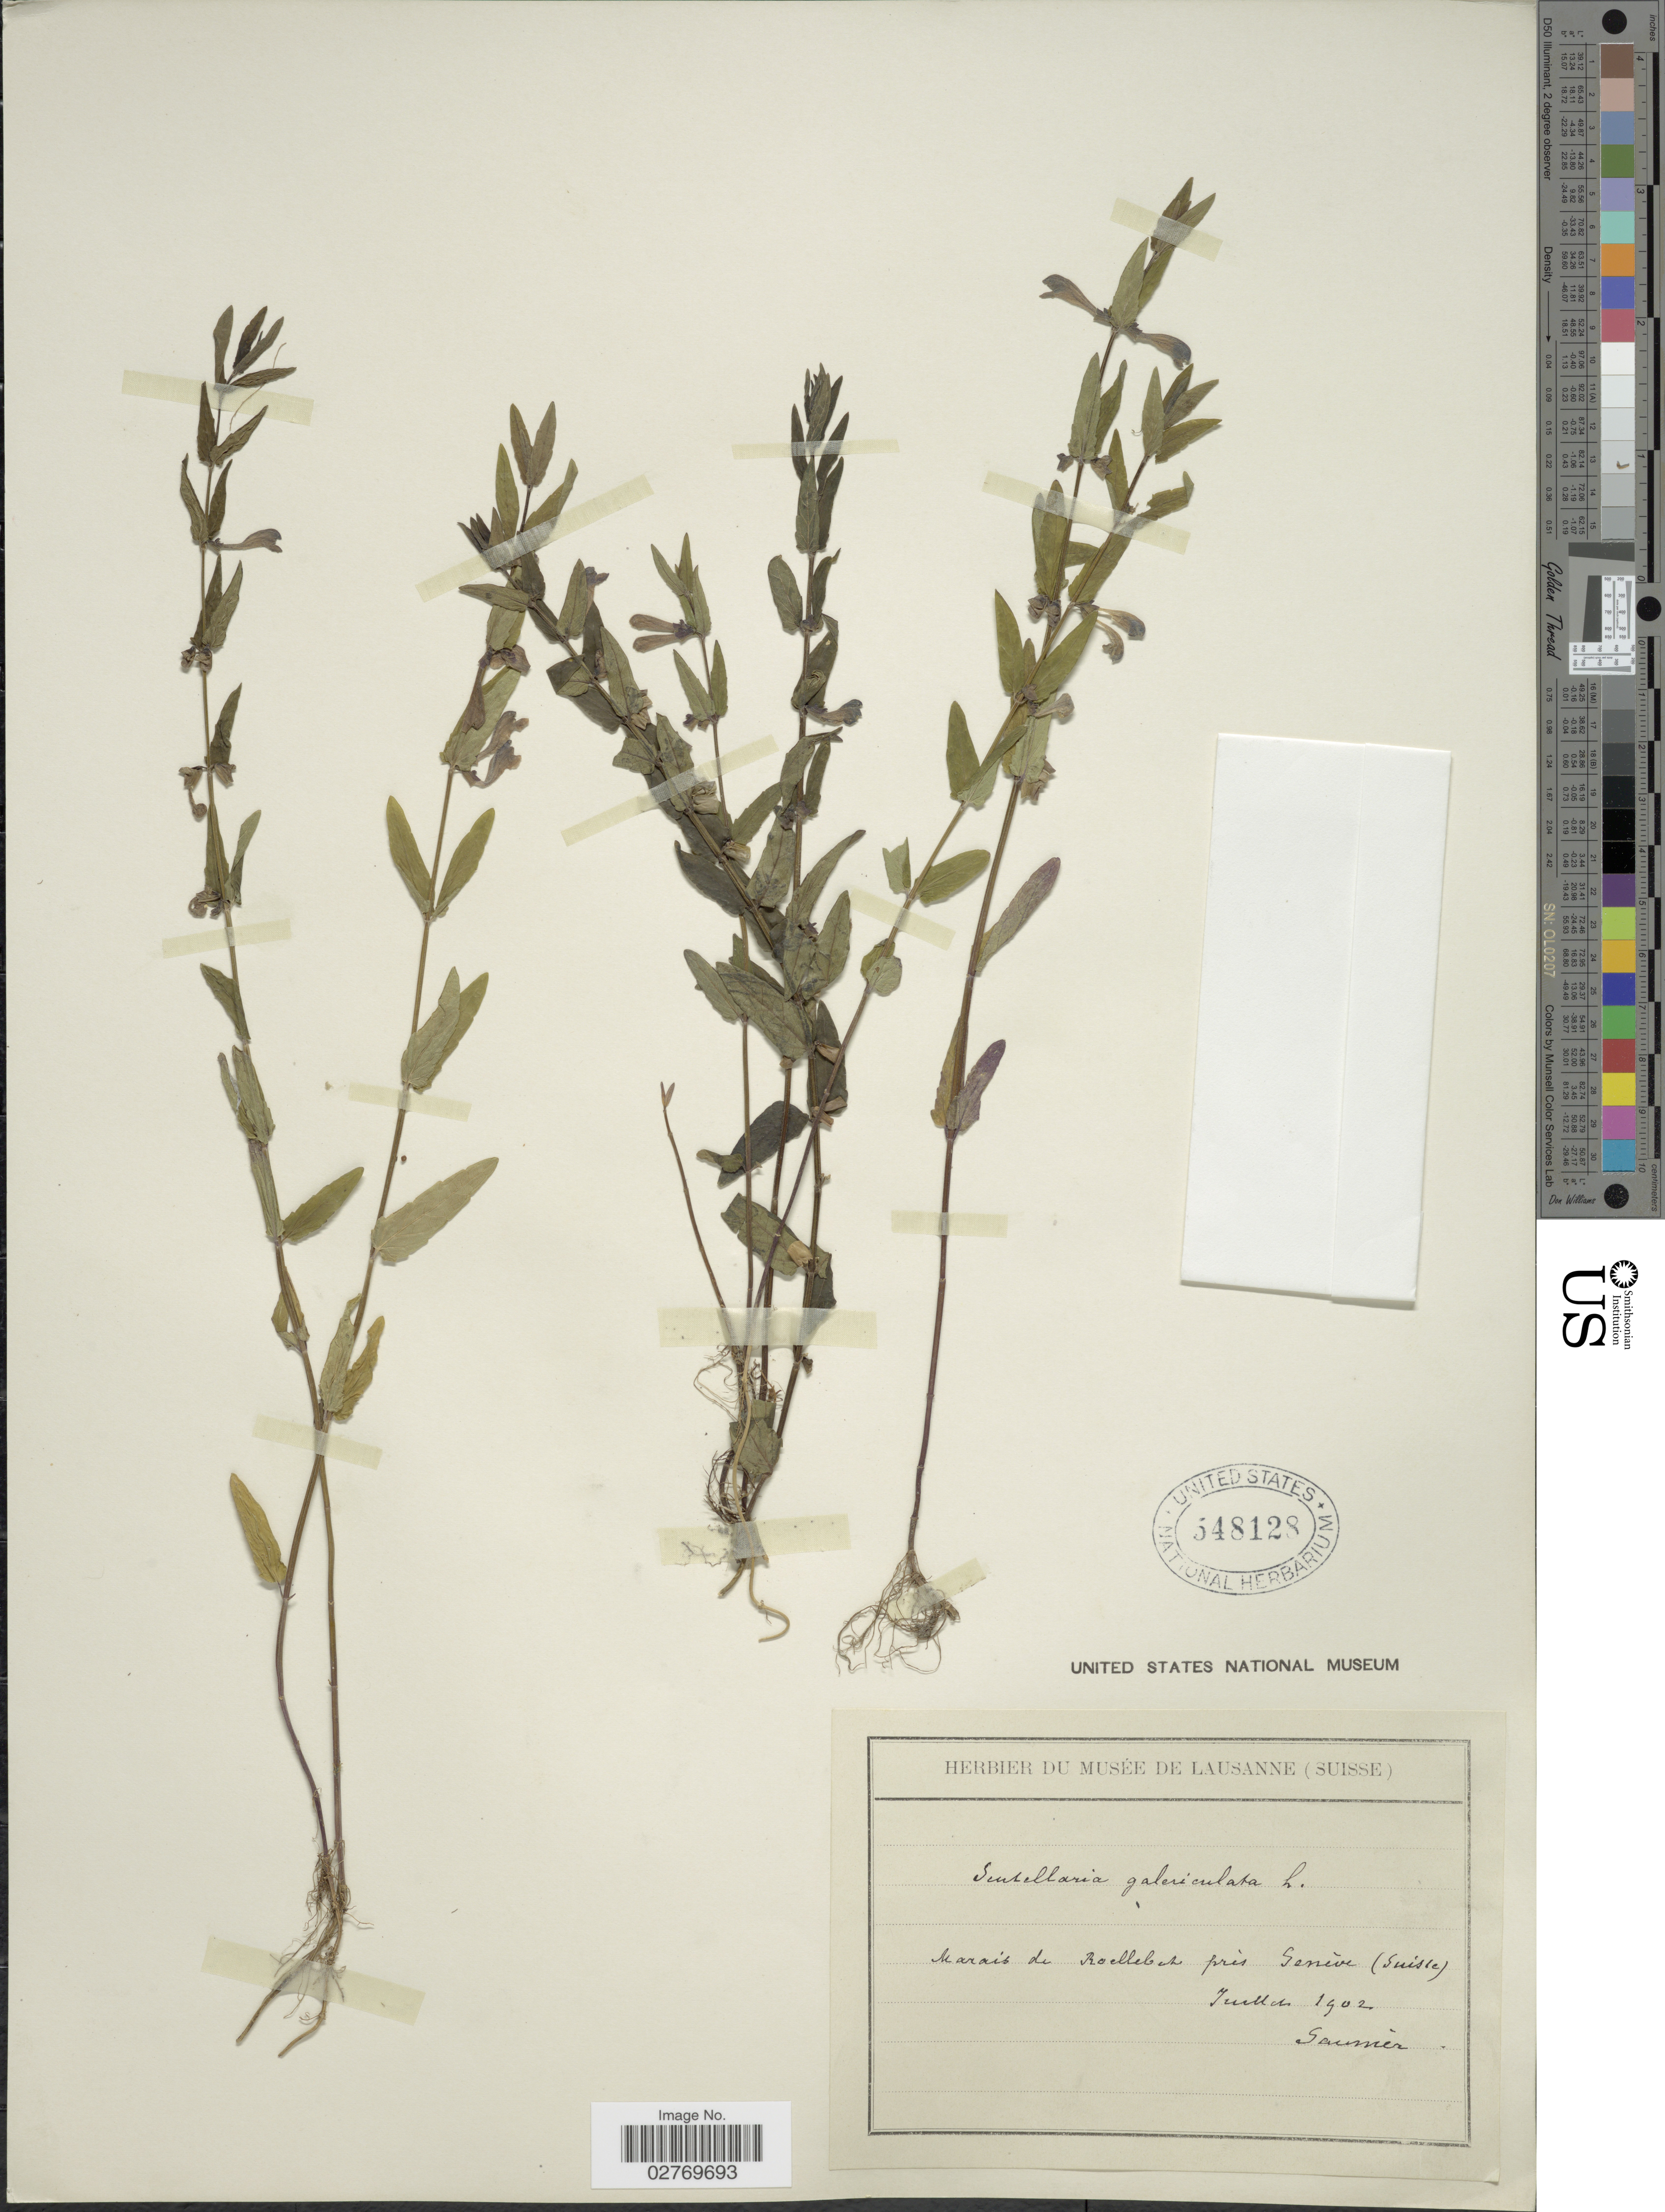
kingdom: Plantae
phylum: Tracheophyta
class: Magnoliopsida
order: Lamiales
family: Lamiaceae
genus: Scutellaria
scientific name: Scutellaria galericulata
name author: L.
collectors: Saunier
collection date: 1902-07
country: Switzerland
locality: Marais de Roellebat près Genève (Suisse).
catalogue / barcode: US 548128